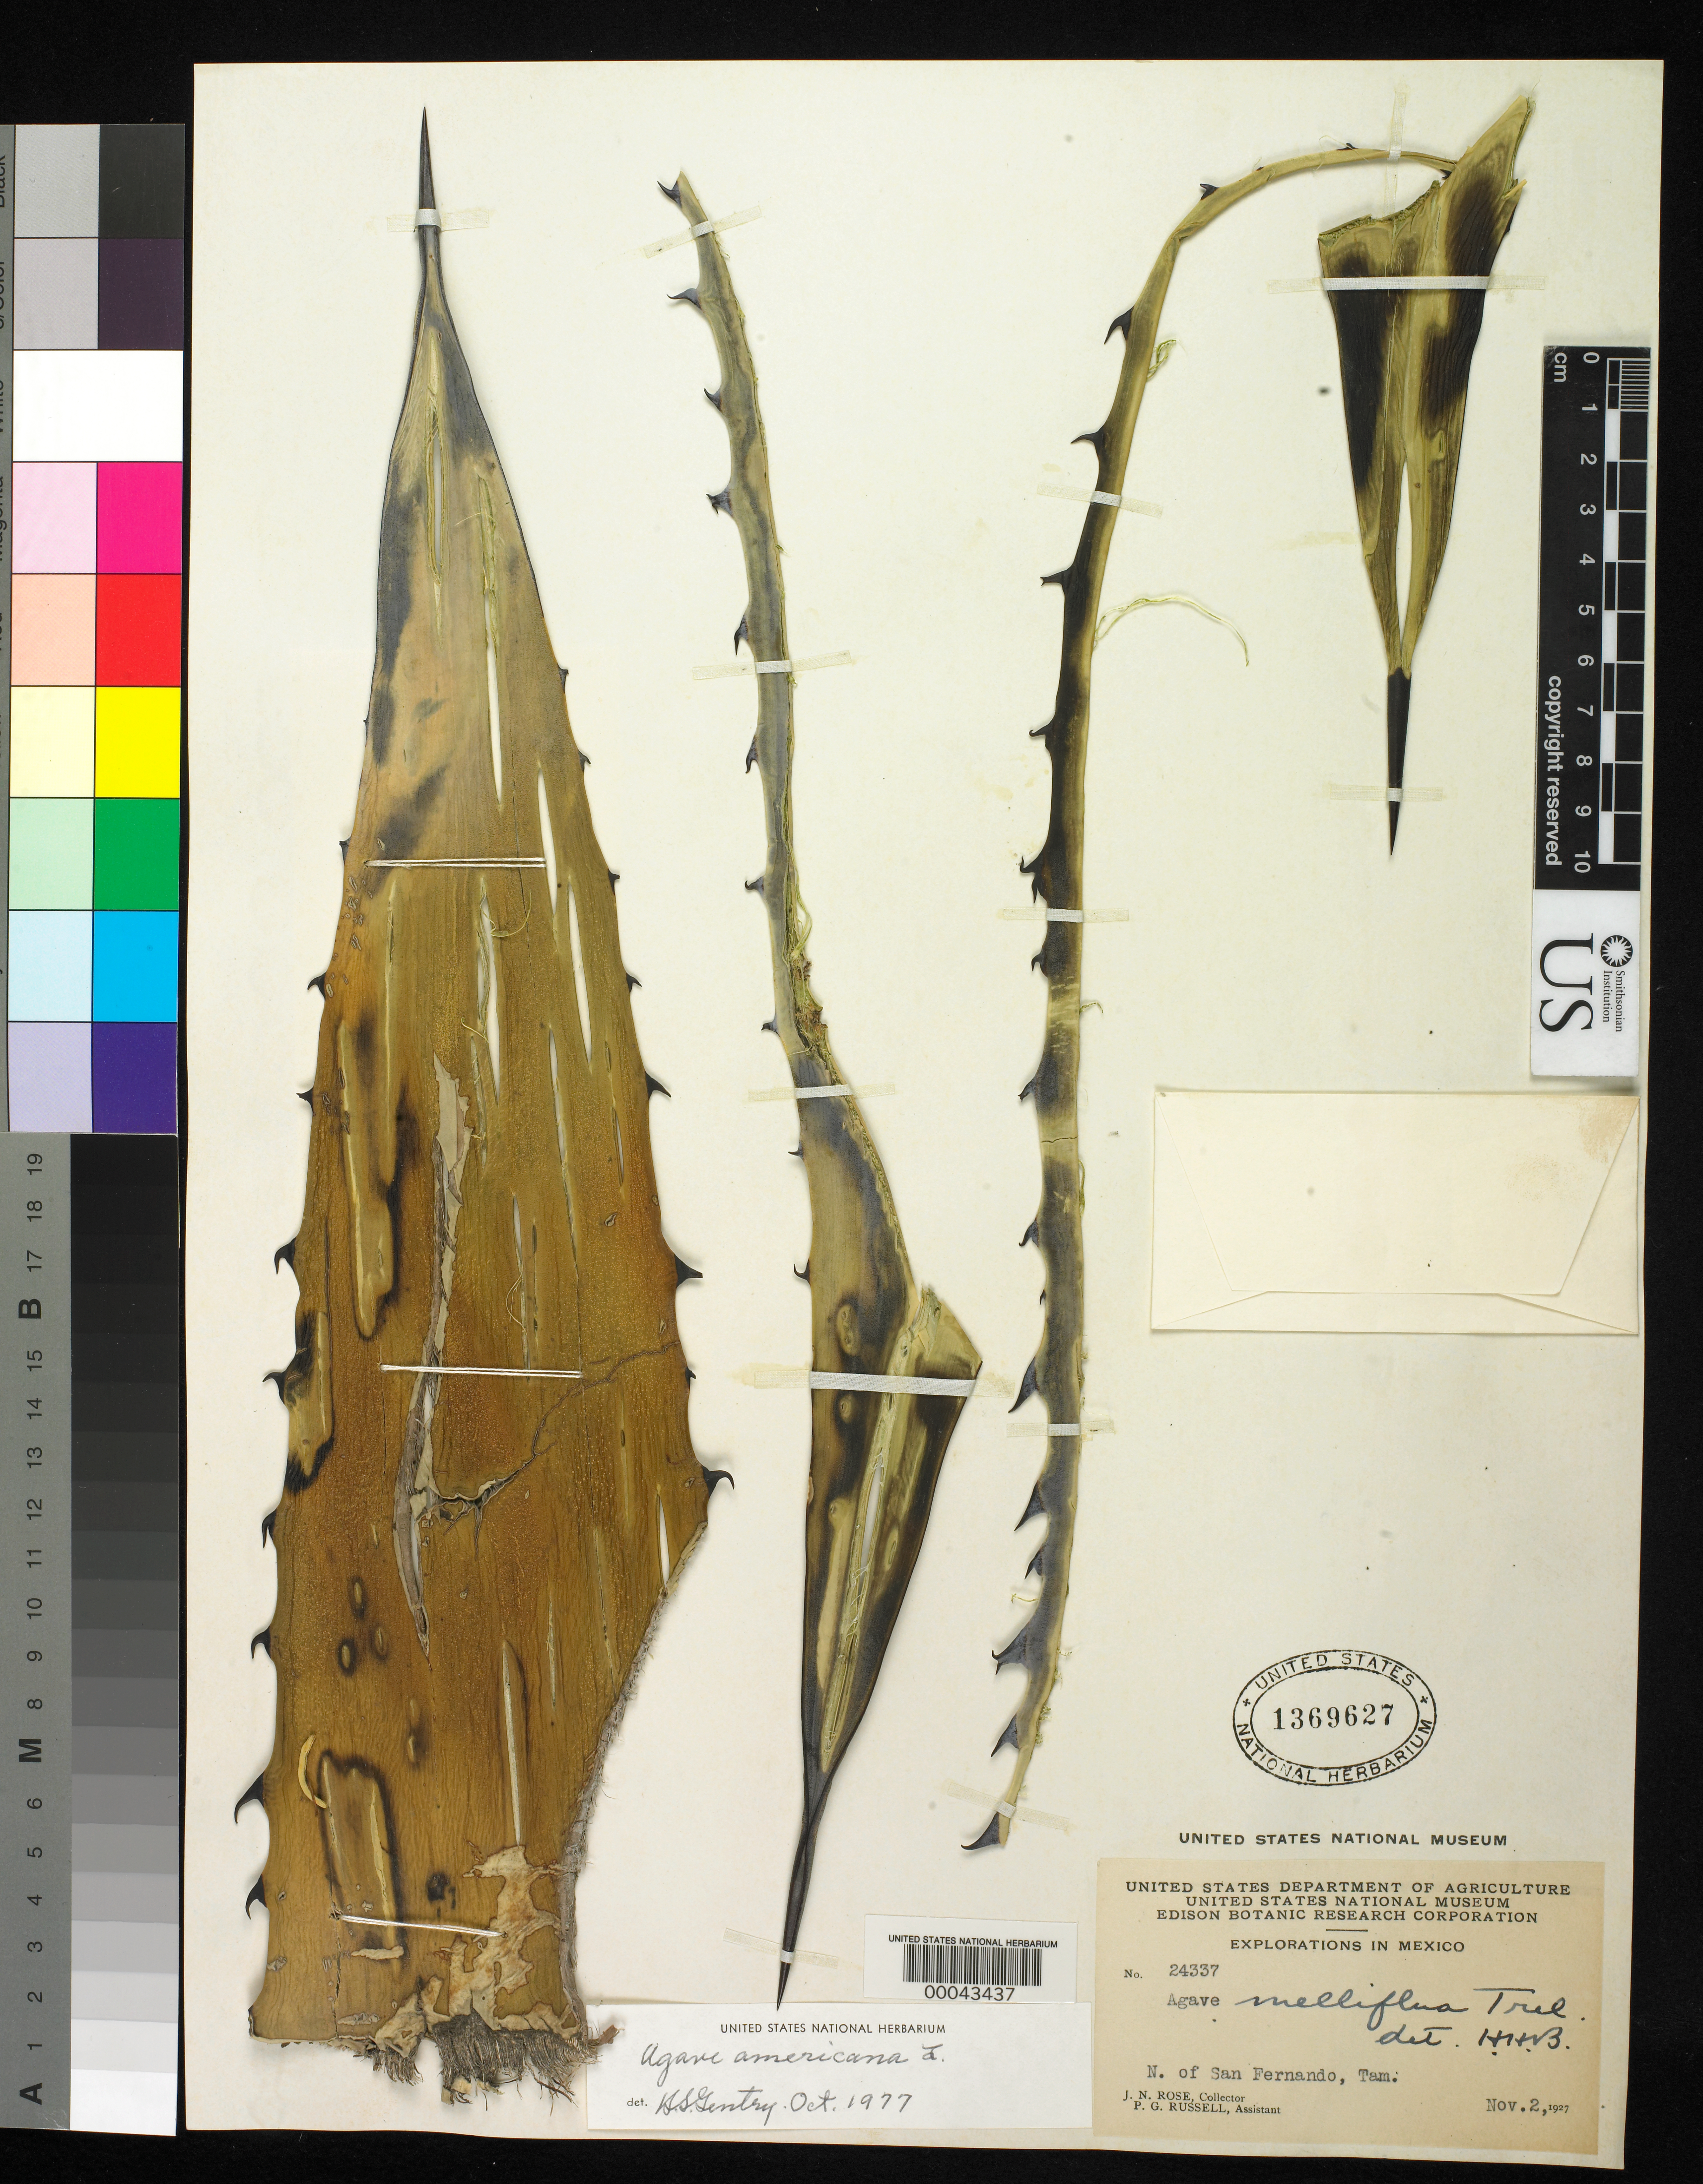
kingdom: Plantae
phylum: Tracheophyta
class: Liliopsida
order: Asparagales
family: Asparagaceae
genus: Agave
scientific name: Agave americana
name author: L.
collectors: J. N. Rose & P. G. Russell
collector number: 24337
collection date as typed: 02 Nov 1927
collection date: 1927-11-02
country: Mexico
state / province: Tamaulipas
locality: N of San Fernando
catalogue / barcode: US 1369627